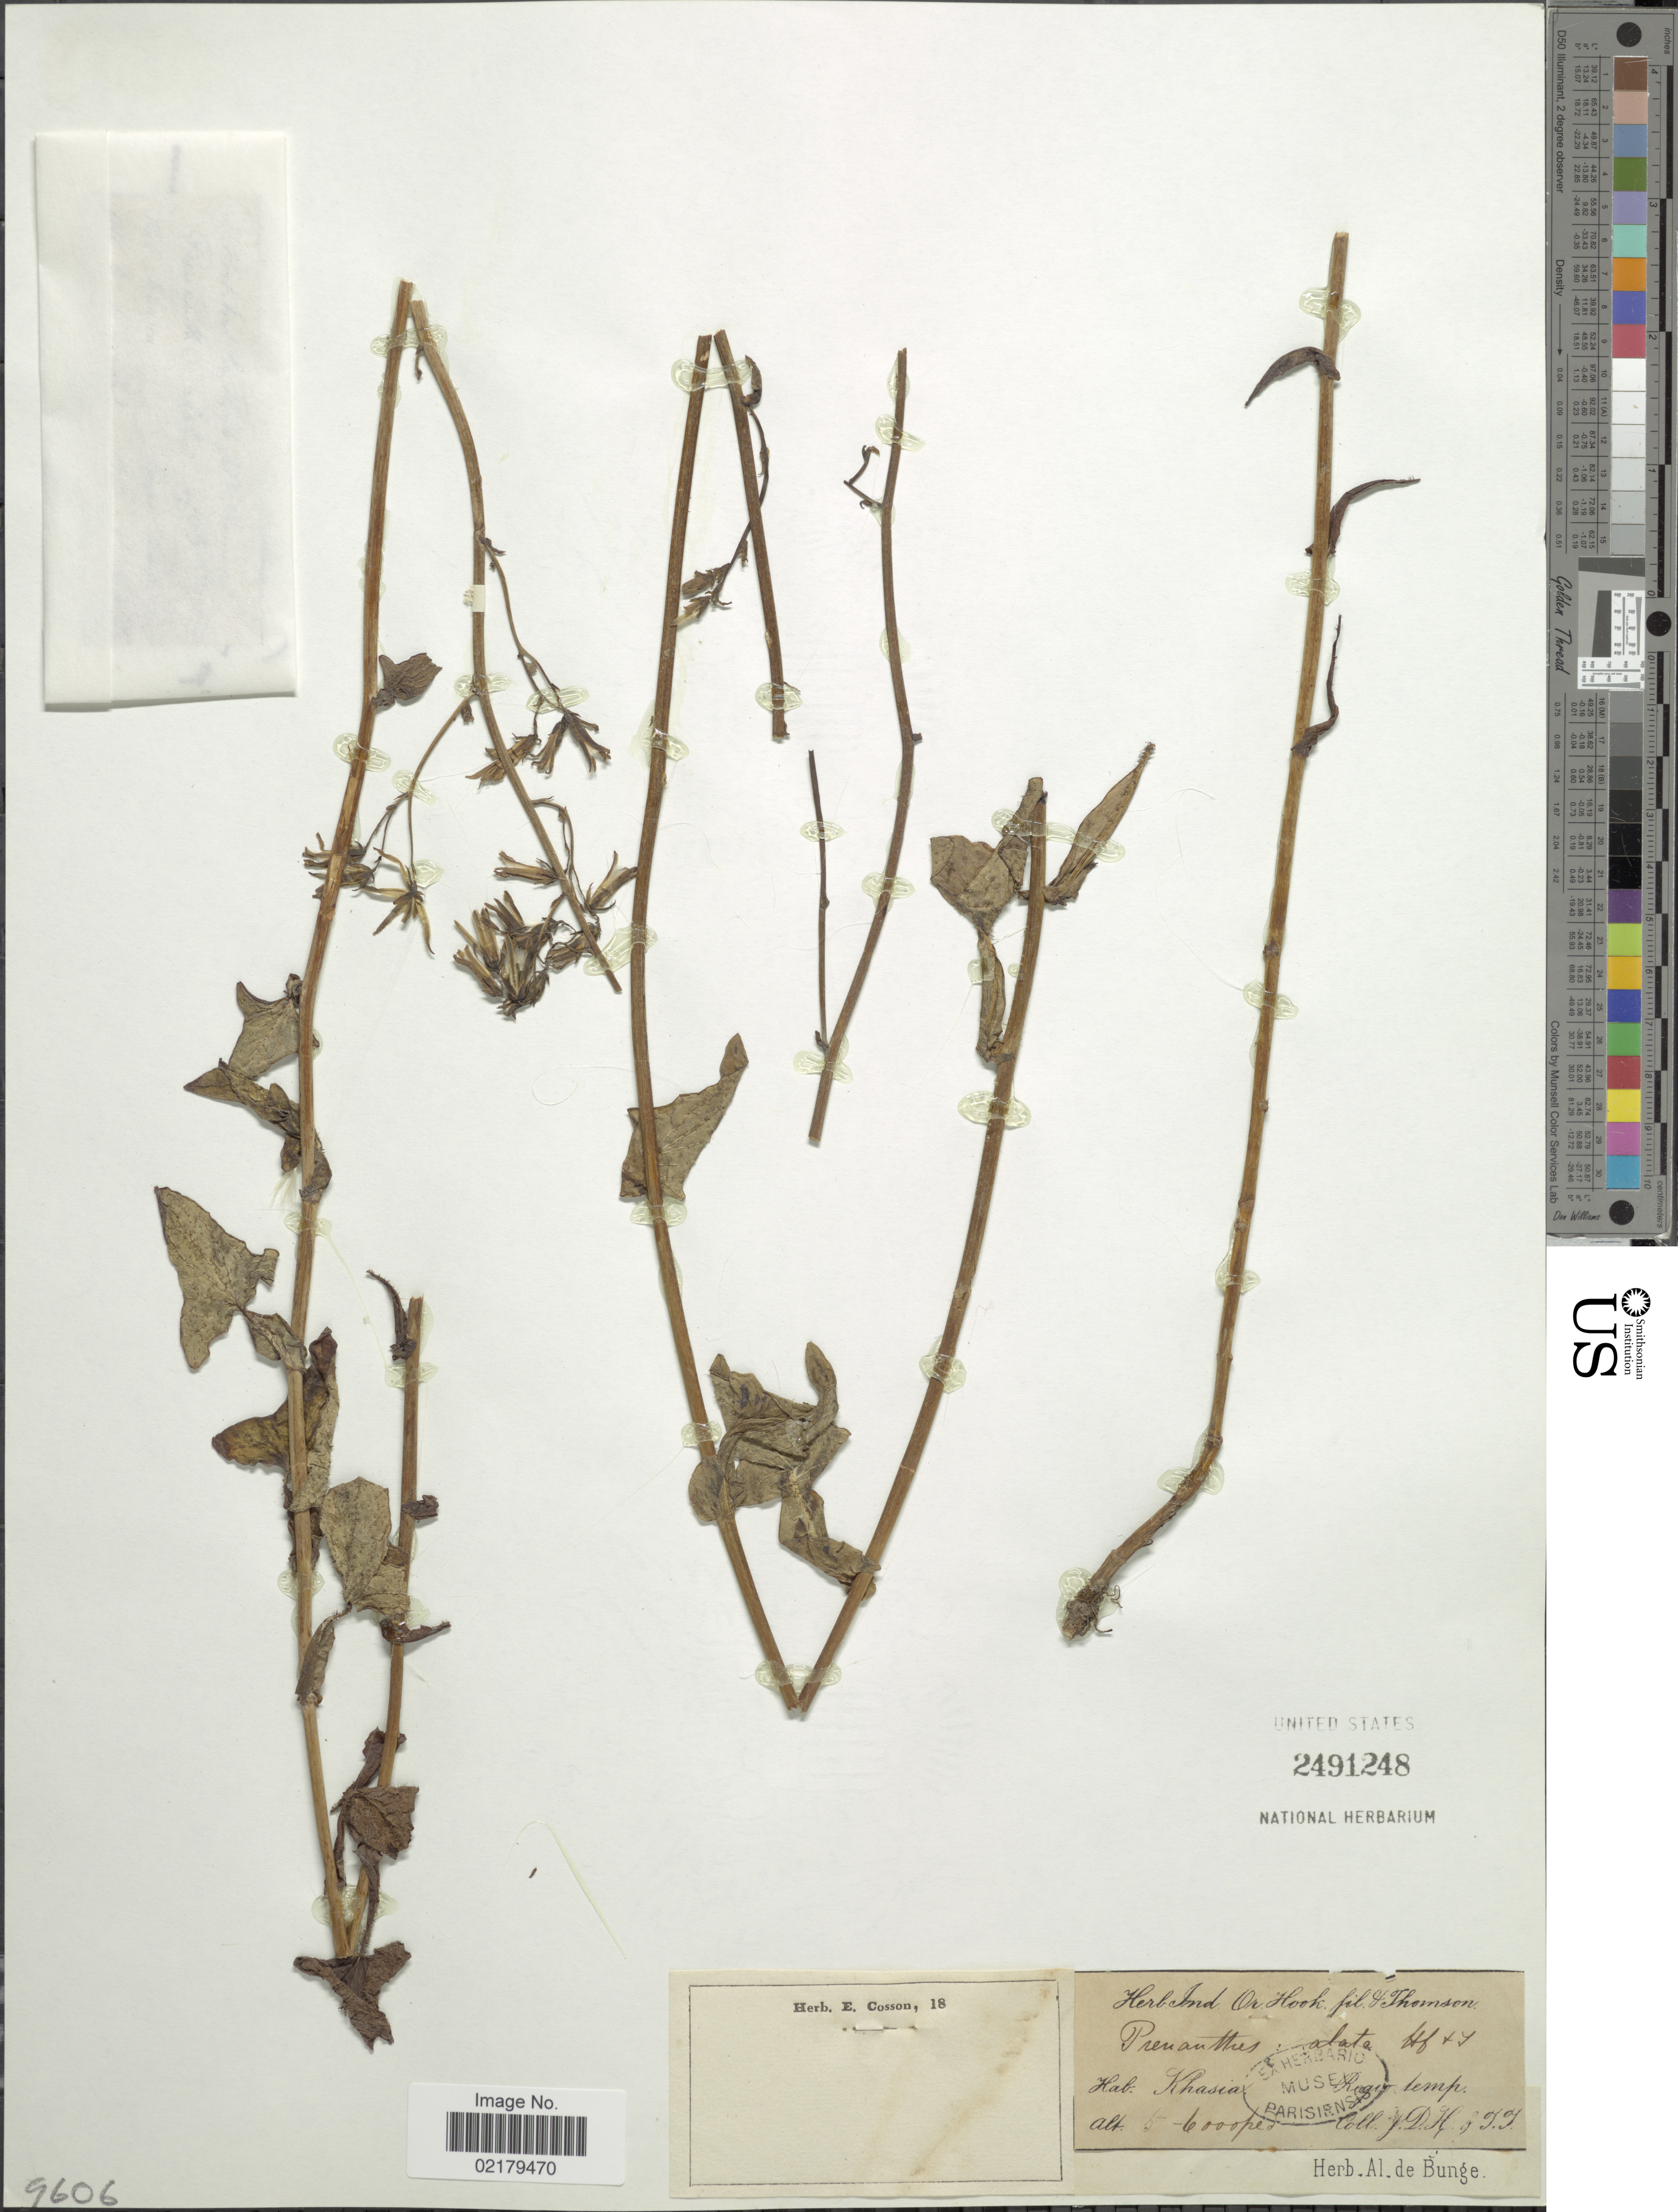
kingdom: Plantae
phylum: Tracheophyta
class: Magnoliopsida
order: Asterales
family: Asteraceae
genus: Nabalus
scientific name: Nabalus alatus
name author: Hook.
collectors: J. D. Hooker & T. Thomson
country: India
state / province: Meghalaya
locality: Khasia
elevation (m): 1524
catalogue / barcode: US 2491248